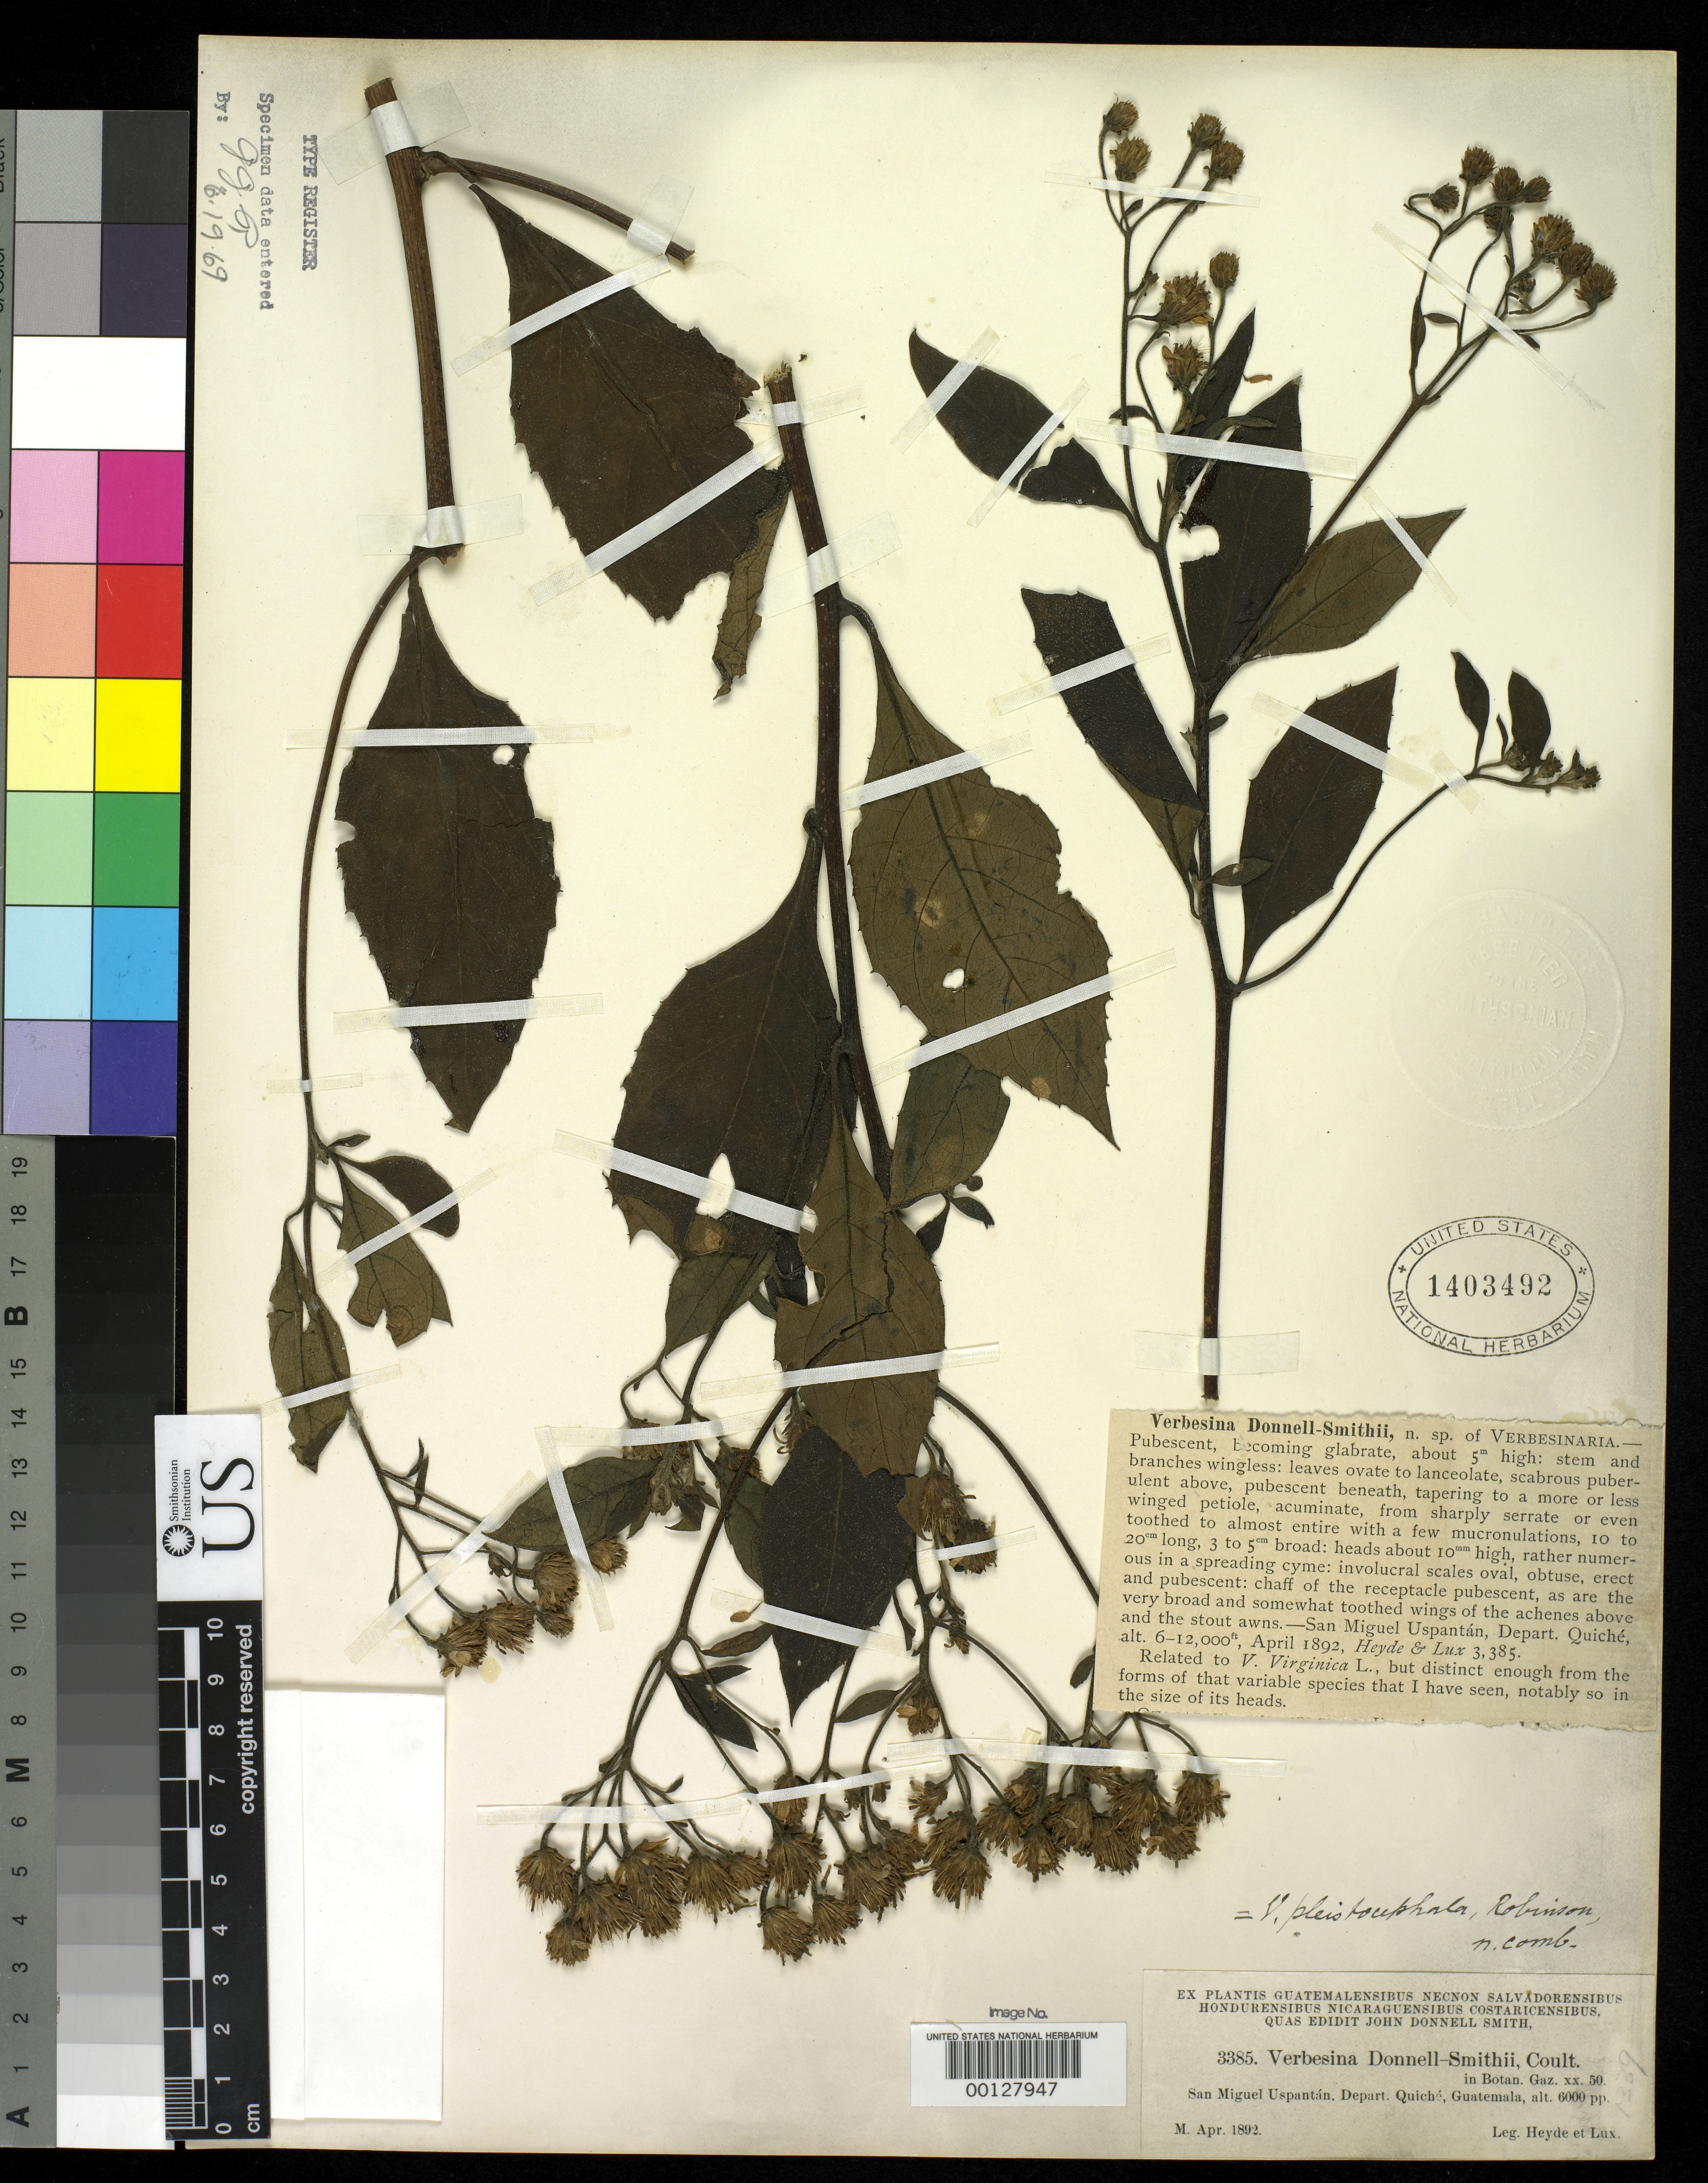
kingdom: Plantae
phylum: Tracheophyta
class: Magnoliopsida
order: Asterales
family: Asteraceae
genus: Verbesina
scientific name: Verbesina donnell-smithii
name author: J.M. Coult.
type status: Isotype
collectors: E. T. Heyde & E. Lux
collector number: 3385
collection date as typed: Apr 1892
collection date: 1892-04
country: Guatemala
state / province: El Quiché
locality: San Miguel Uspantán.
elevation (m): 1829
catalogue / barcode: US 1403492